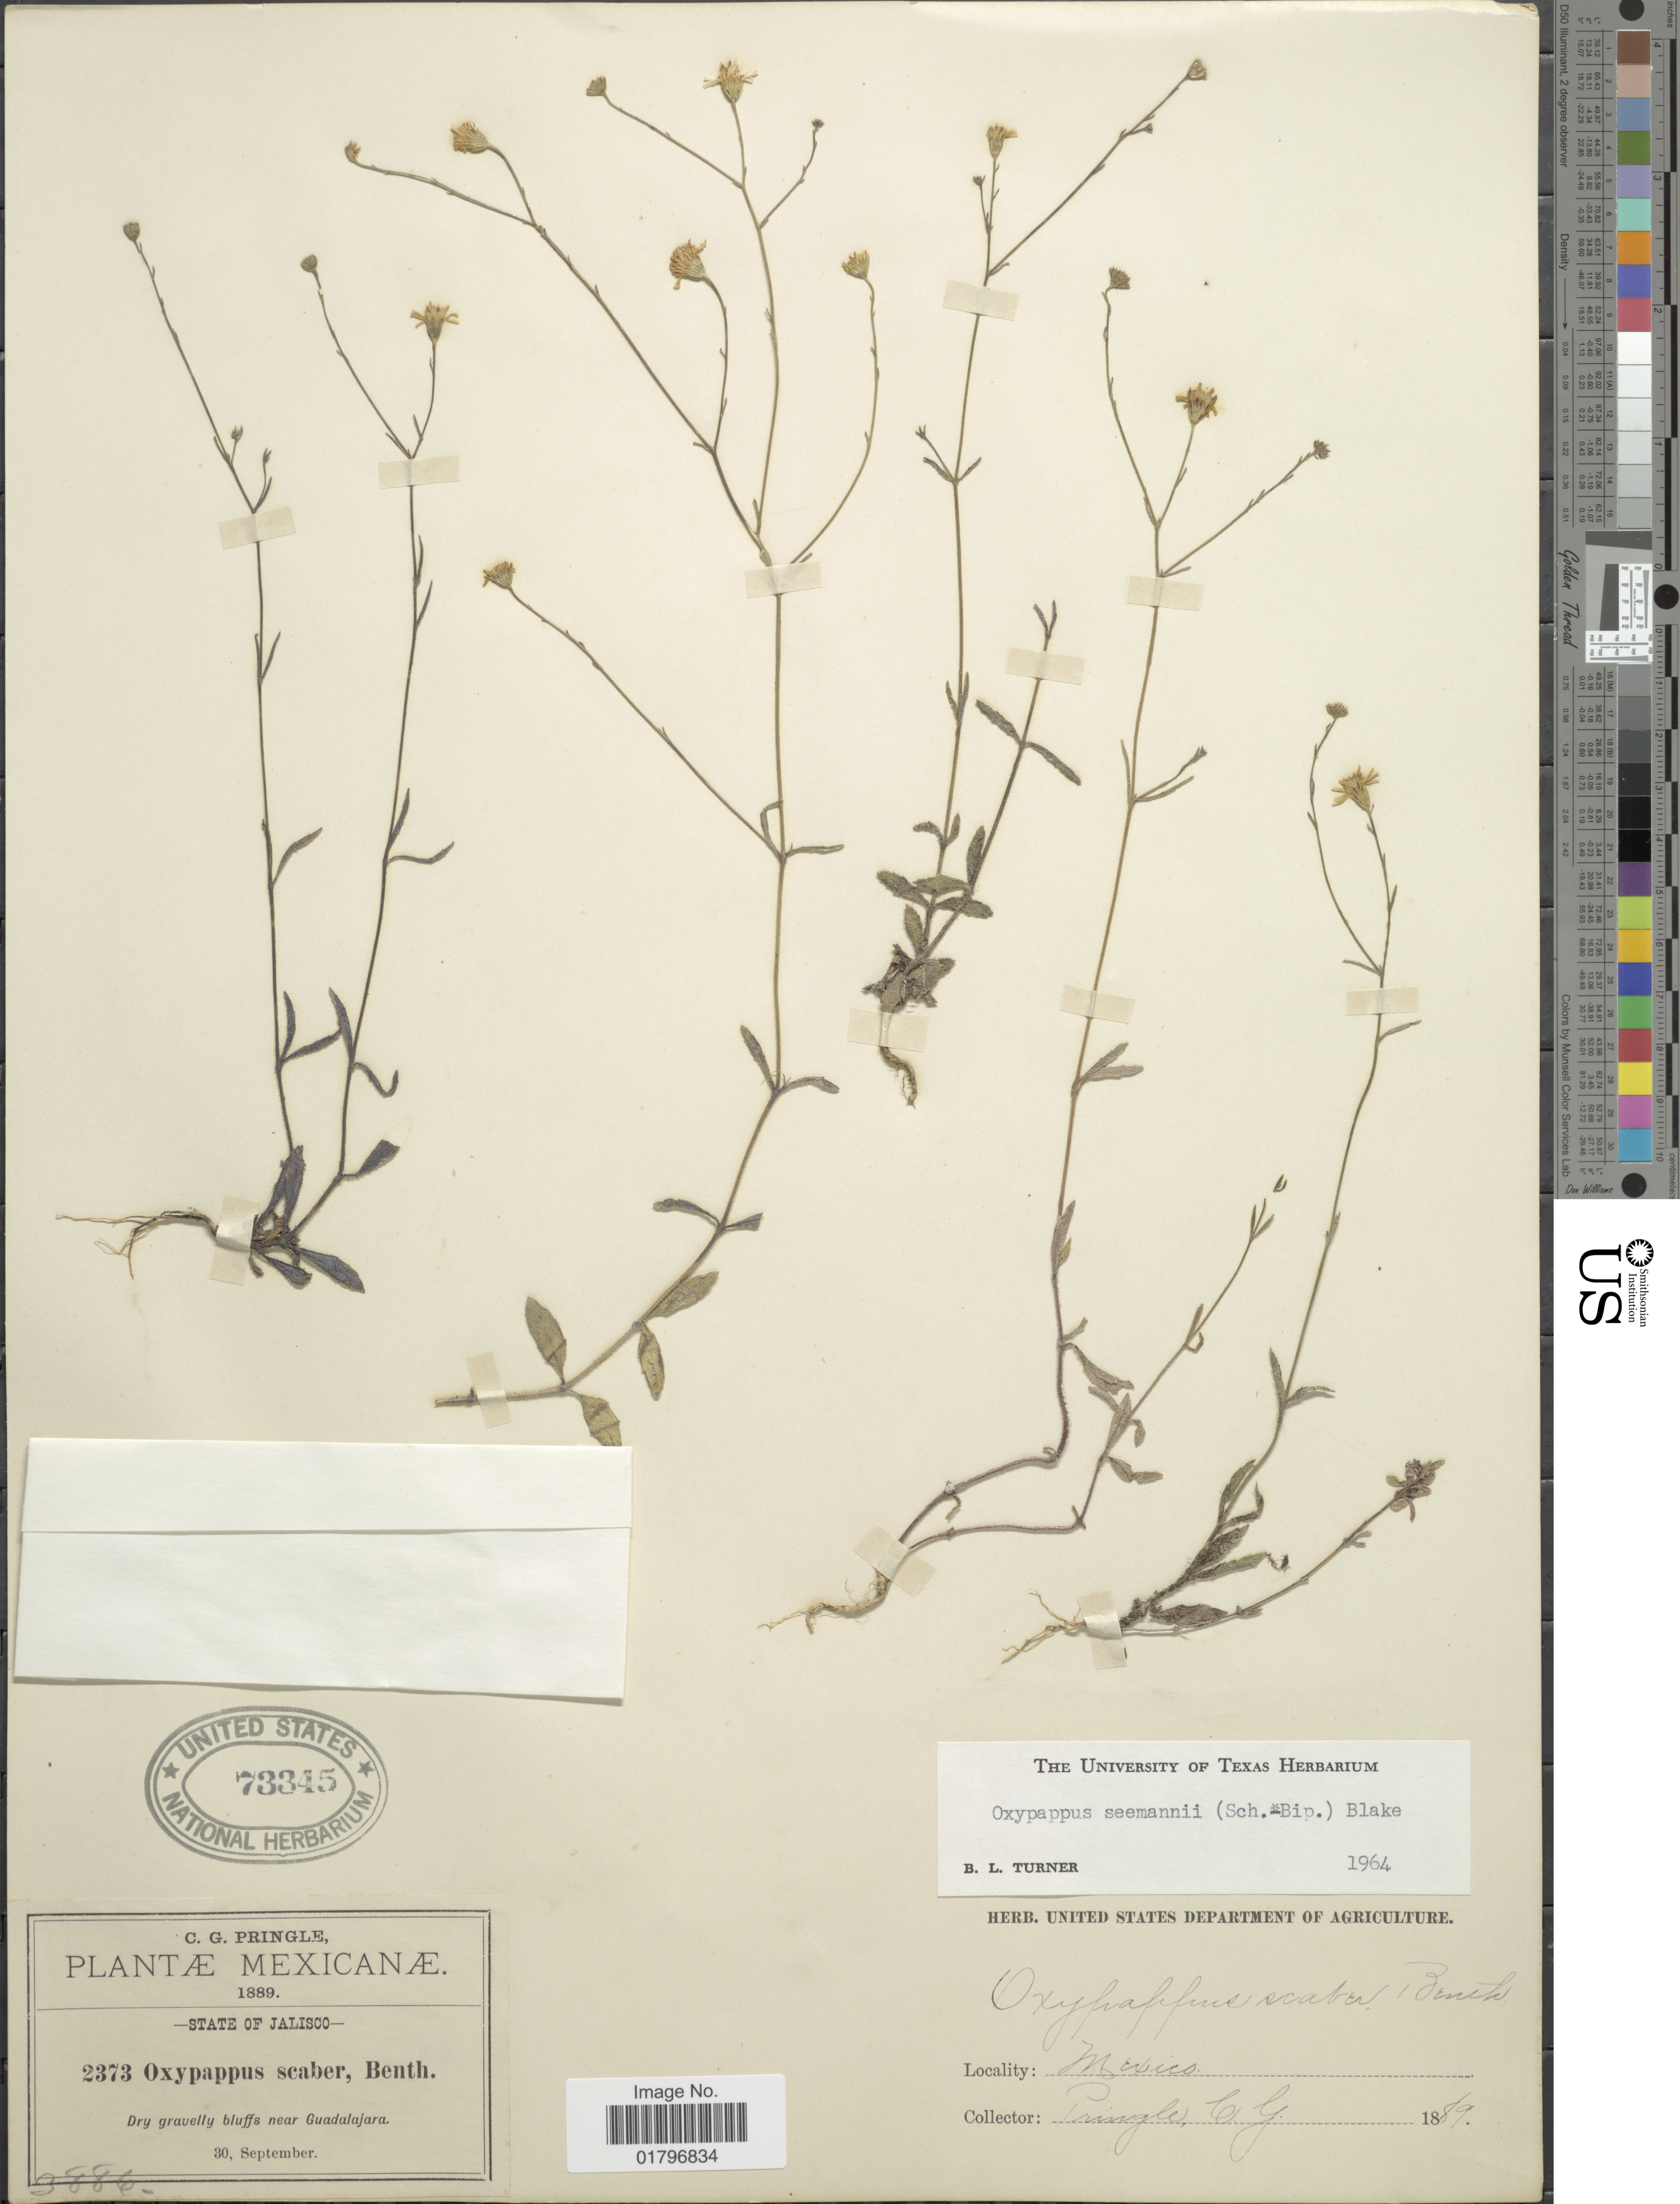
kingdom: Plantae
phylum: Tracheophyta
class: Magnoliopsida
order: Asterales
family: Asteraceae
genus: Oxypappus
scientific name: Oxypappus seemannii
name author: (Sch. Bip.) B.L. Turner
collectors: C. G. Pringle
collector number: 2373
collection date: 1889-09-30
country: Mexico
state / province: Jalisco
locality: State of Jalisco. Dry gravelly bluffs near Guadalajara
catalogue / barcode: US 73345